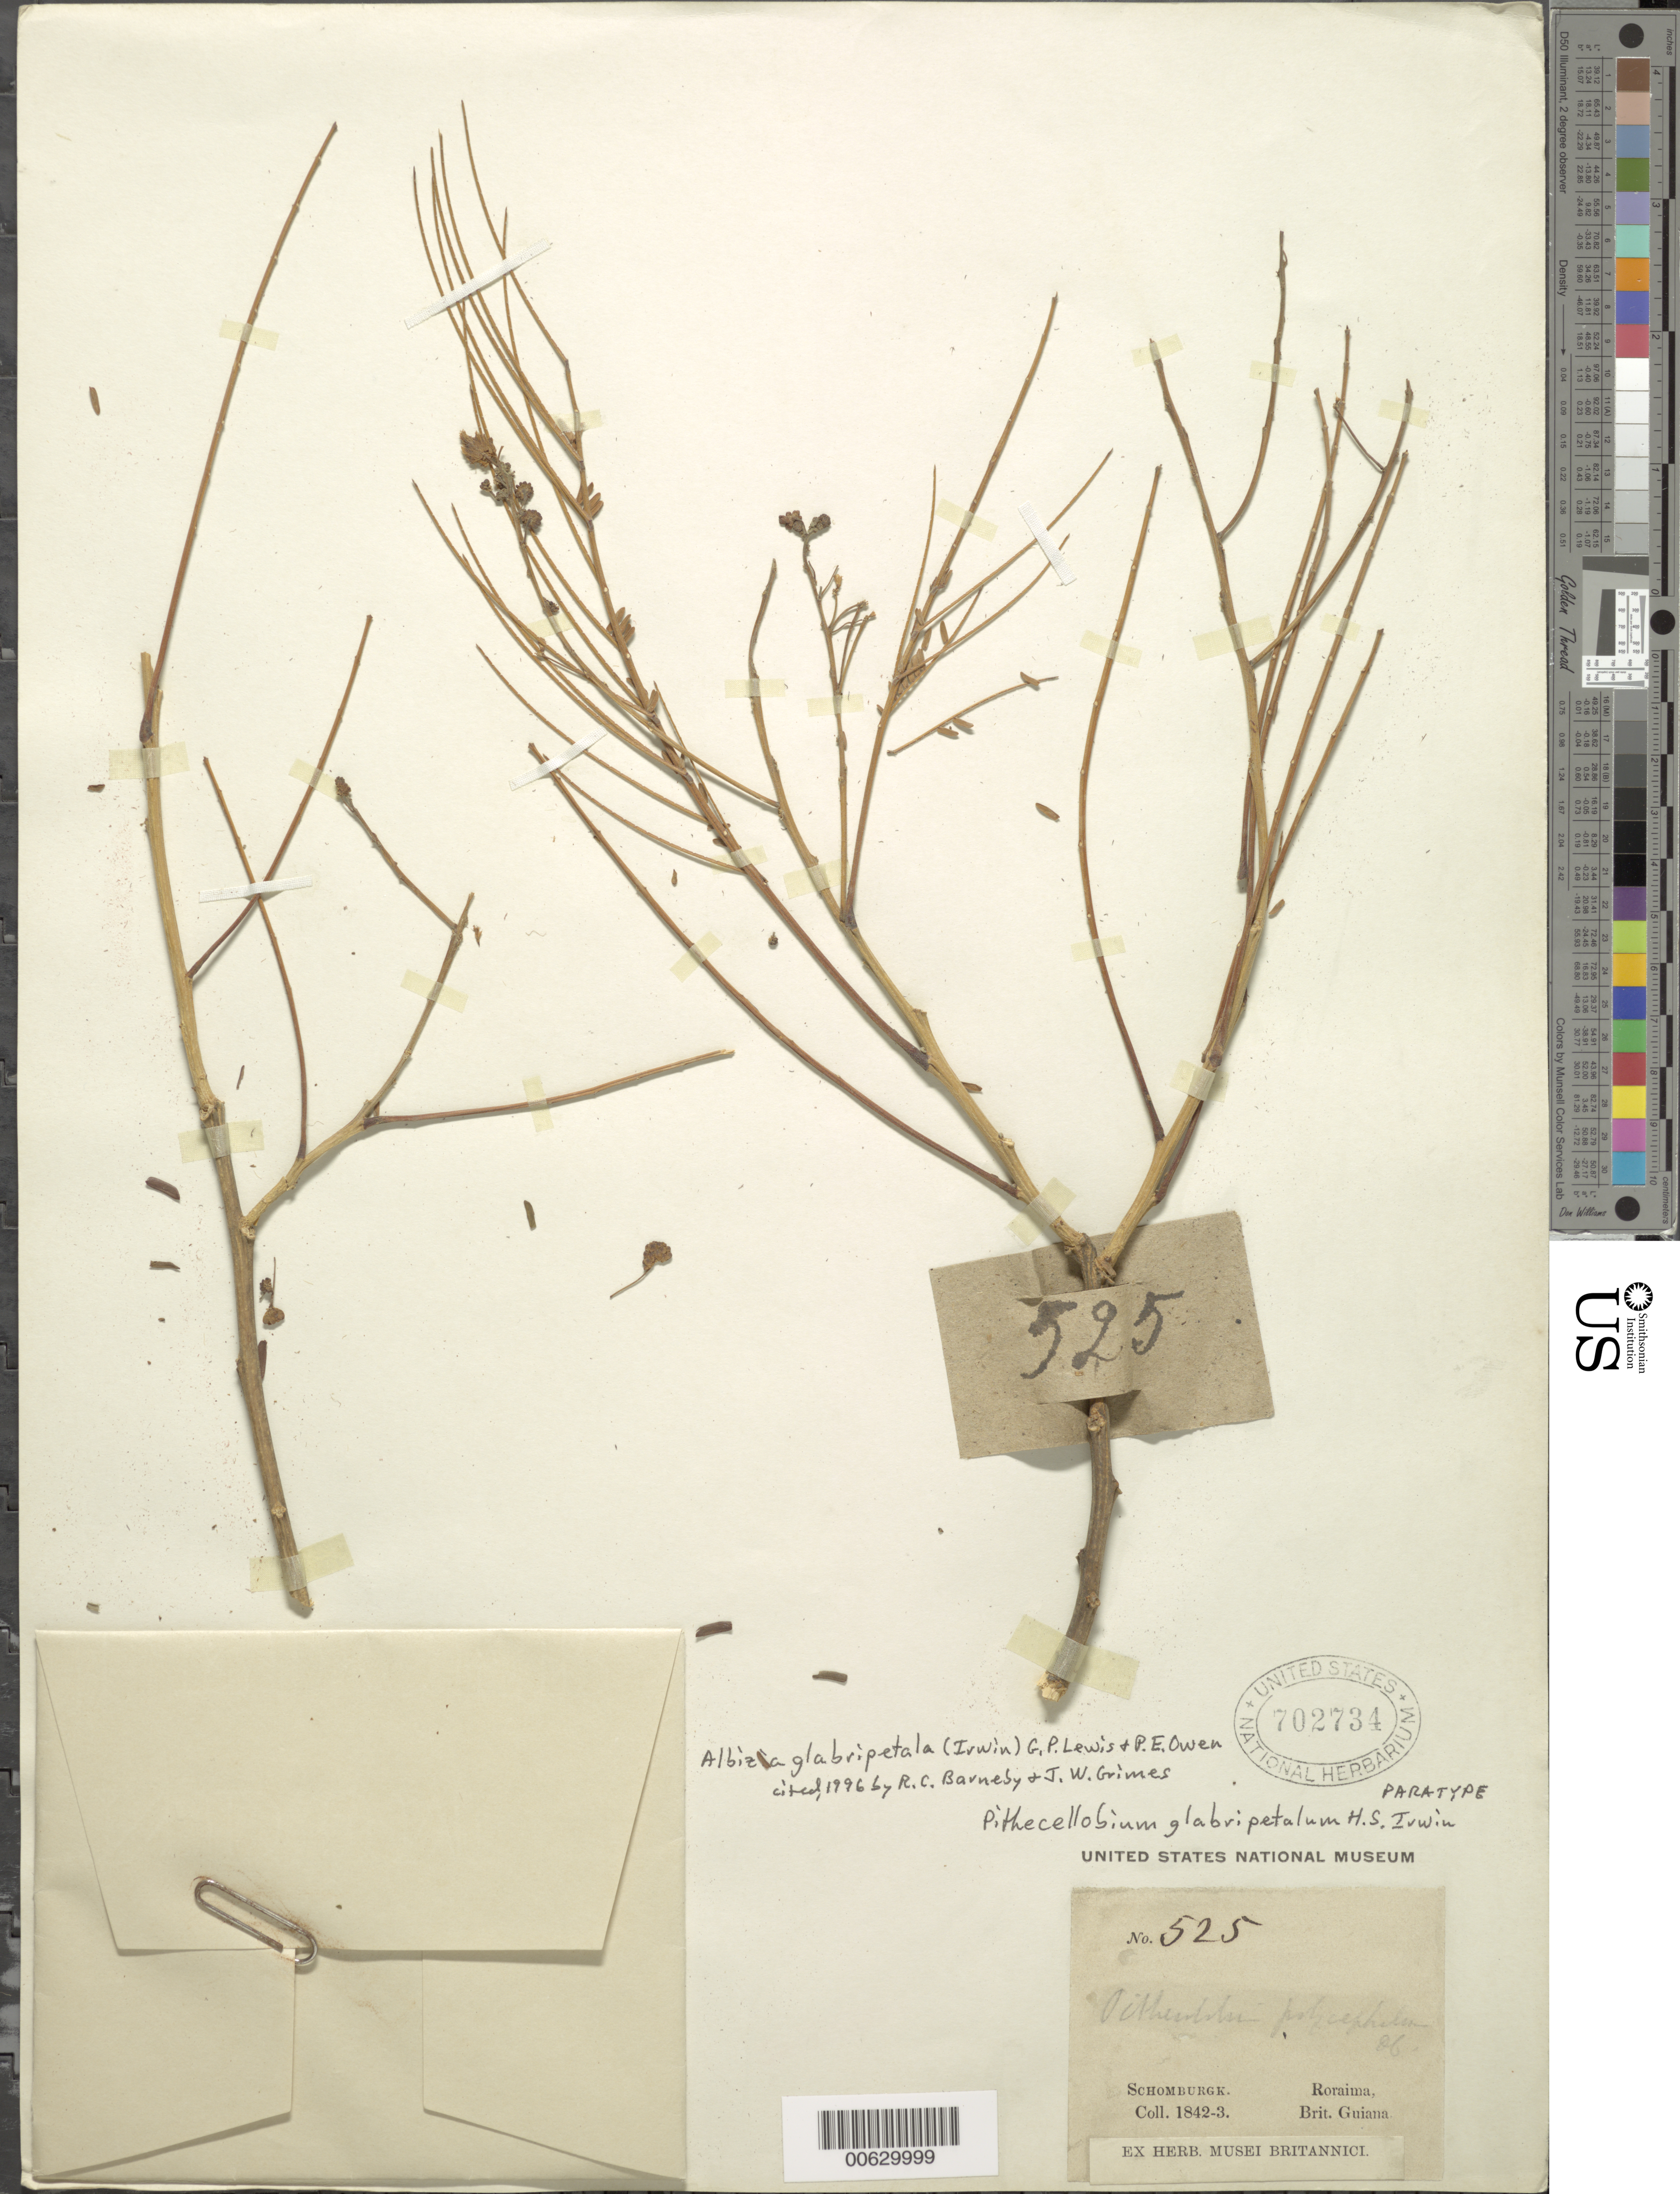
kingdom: Plantae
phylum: Tracheophyta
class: Magnoliopsida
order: Fabales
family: Fabaceae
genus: Pseudalbizzia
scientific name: Pseudalbizzia glabripetala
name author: (H.S. Irwin) Koenen & Duno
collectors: R. H. Schomburgk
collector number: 525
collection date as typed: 1842 to 1843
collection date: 1842/1843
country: Guyana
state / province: Cuyuni-Mazaruni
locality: Mt. Roraima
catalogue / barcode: US 702734